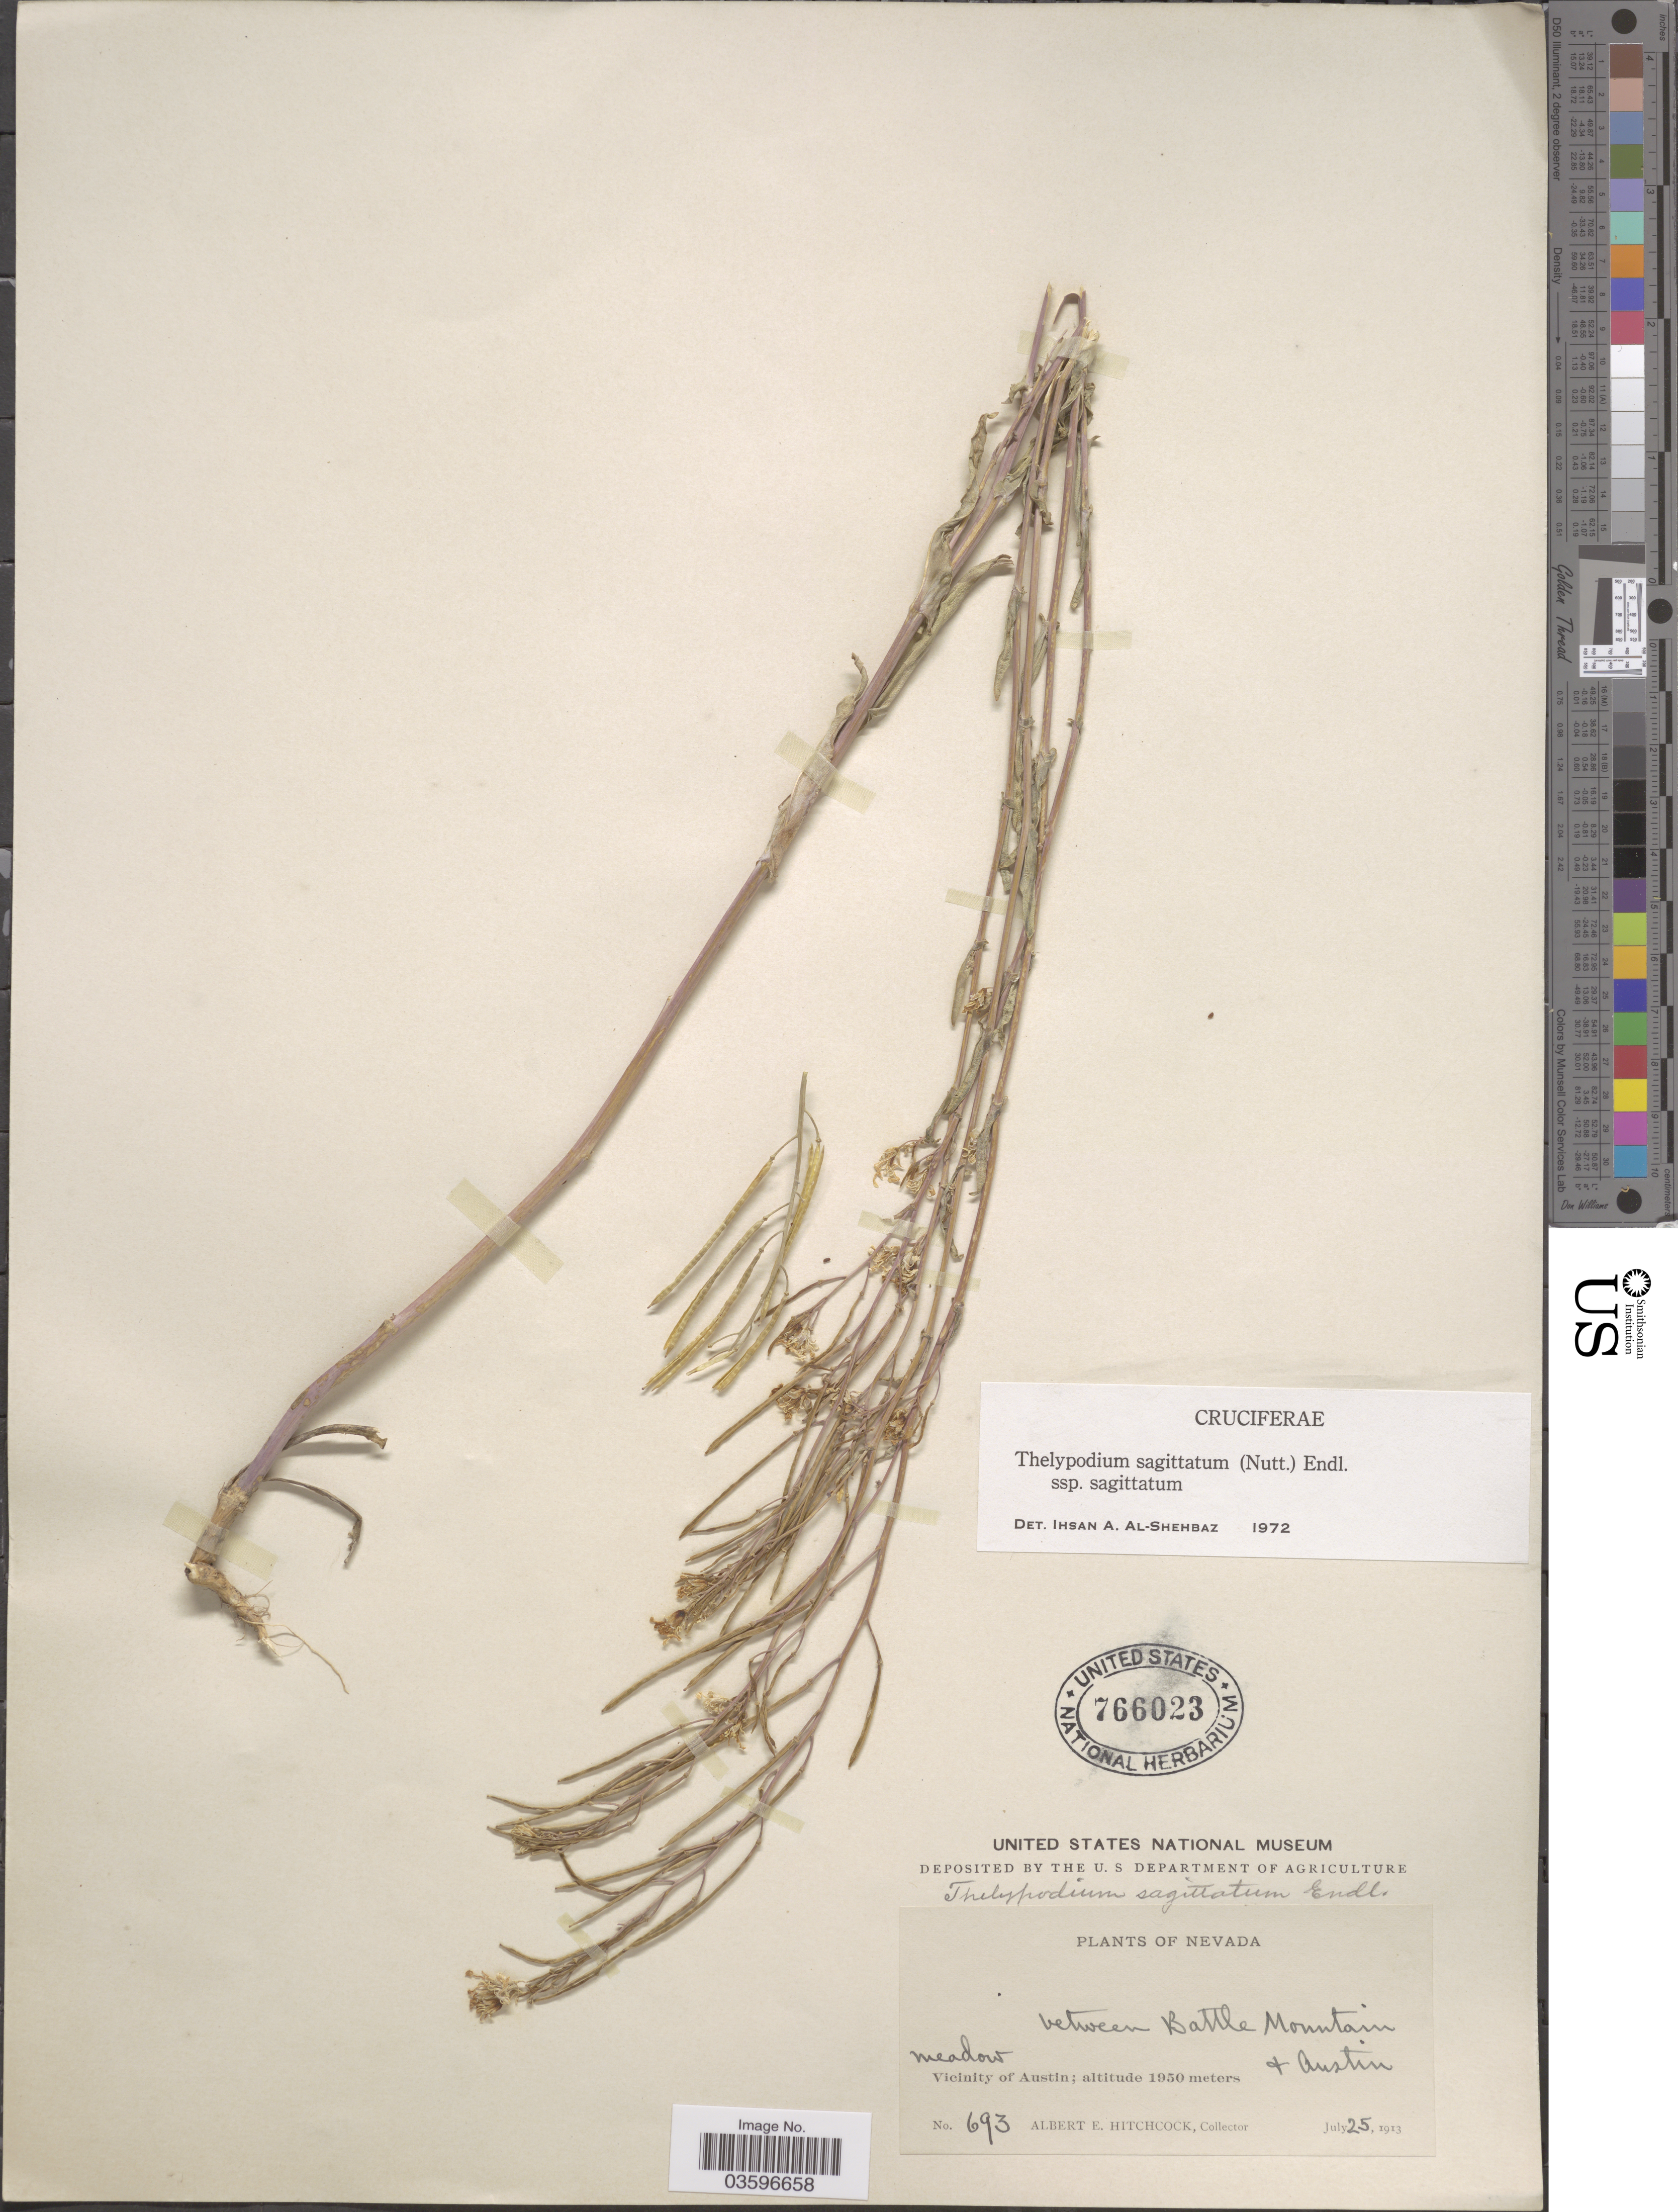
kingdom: Plantae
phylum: Tracheophyta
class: Magnoliopsida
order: Brassicales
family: Brassicaceae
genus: Thelypodium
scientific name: Thelypodium sagittatum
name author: (Nutt.) Endl.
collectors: A. Hitchcock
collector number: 693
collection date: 1913-07-25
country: United States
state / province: Nevada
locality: Between Battle Mountain & Austin. Vicinity of Austin.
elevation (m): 1950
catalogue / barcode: US 766023